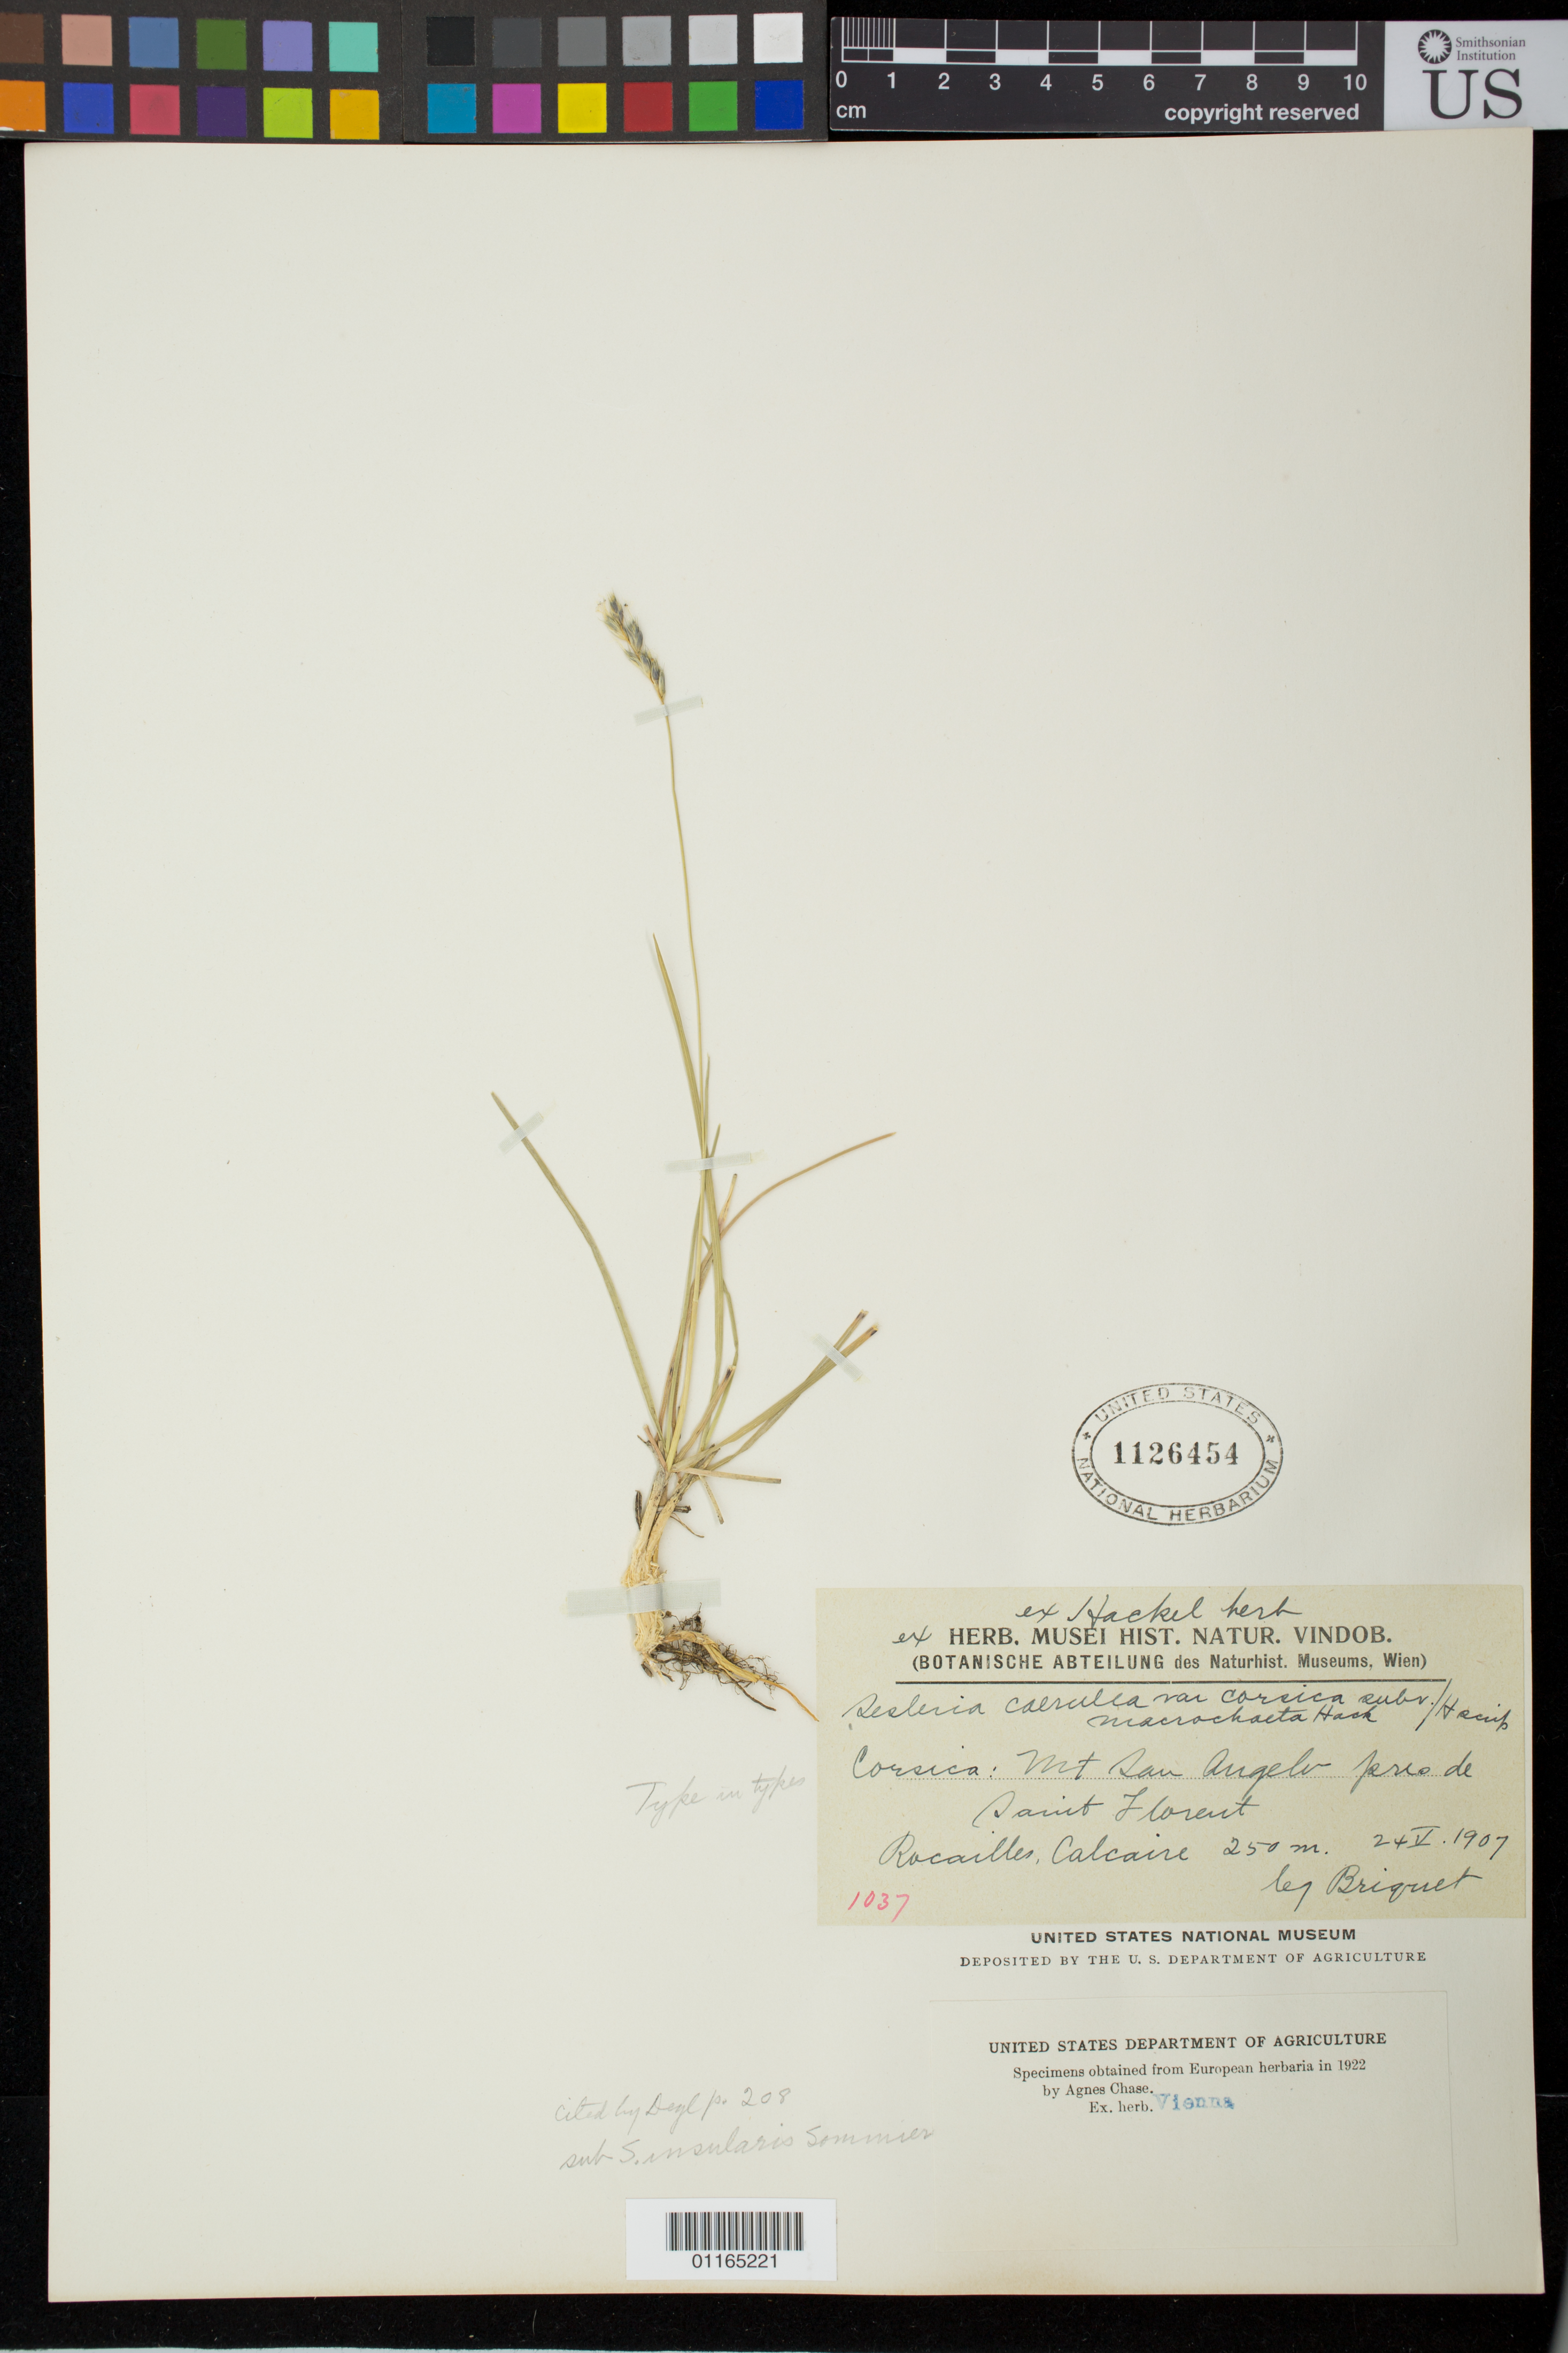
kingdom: Plantae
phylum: Tracheophyta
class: Liliopsida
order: Poales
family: Poaceae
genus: Sesleria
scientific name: Sesleria caerulea subvar. macrochaeta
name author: Hack. in Briq.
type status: Type Collection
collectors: J. I. Briquet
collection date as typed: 24 V 1907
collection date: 1907-05-24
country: France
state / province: Corsica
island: Corse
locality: Corsica: Mt. San Angelo pres de Saint Florent.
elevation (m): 250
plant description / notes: Specimen ex herb Hacketl (Vienna). Protologue cites collection date as "24 Avril 1907", probably mis-copied on label as "24 V 1907".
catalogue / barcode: US 1126454